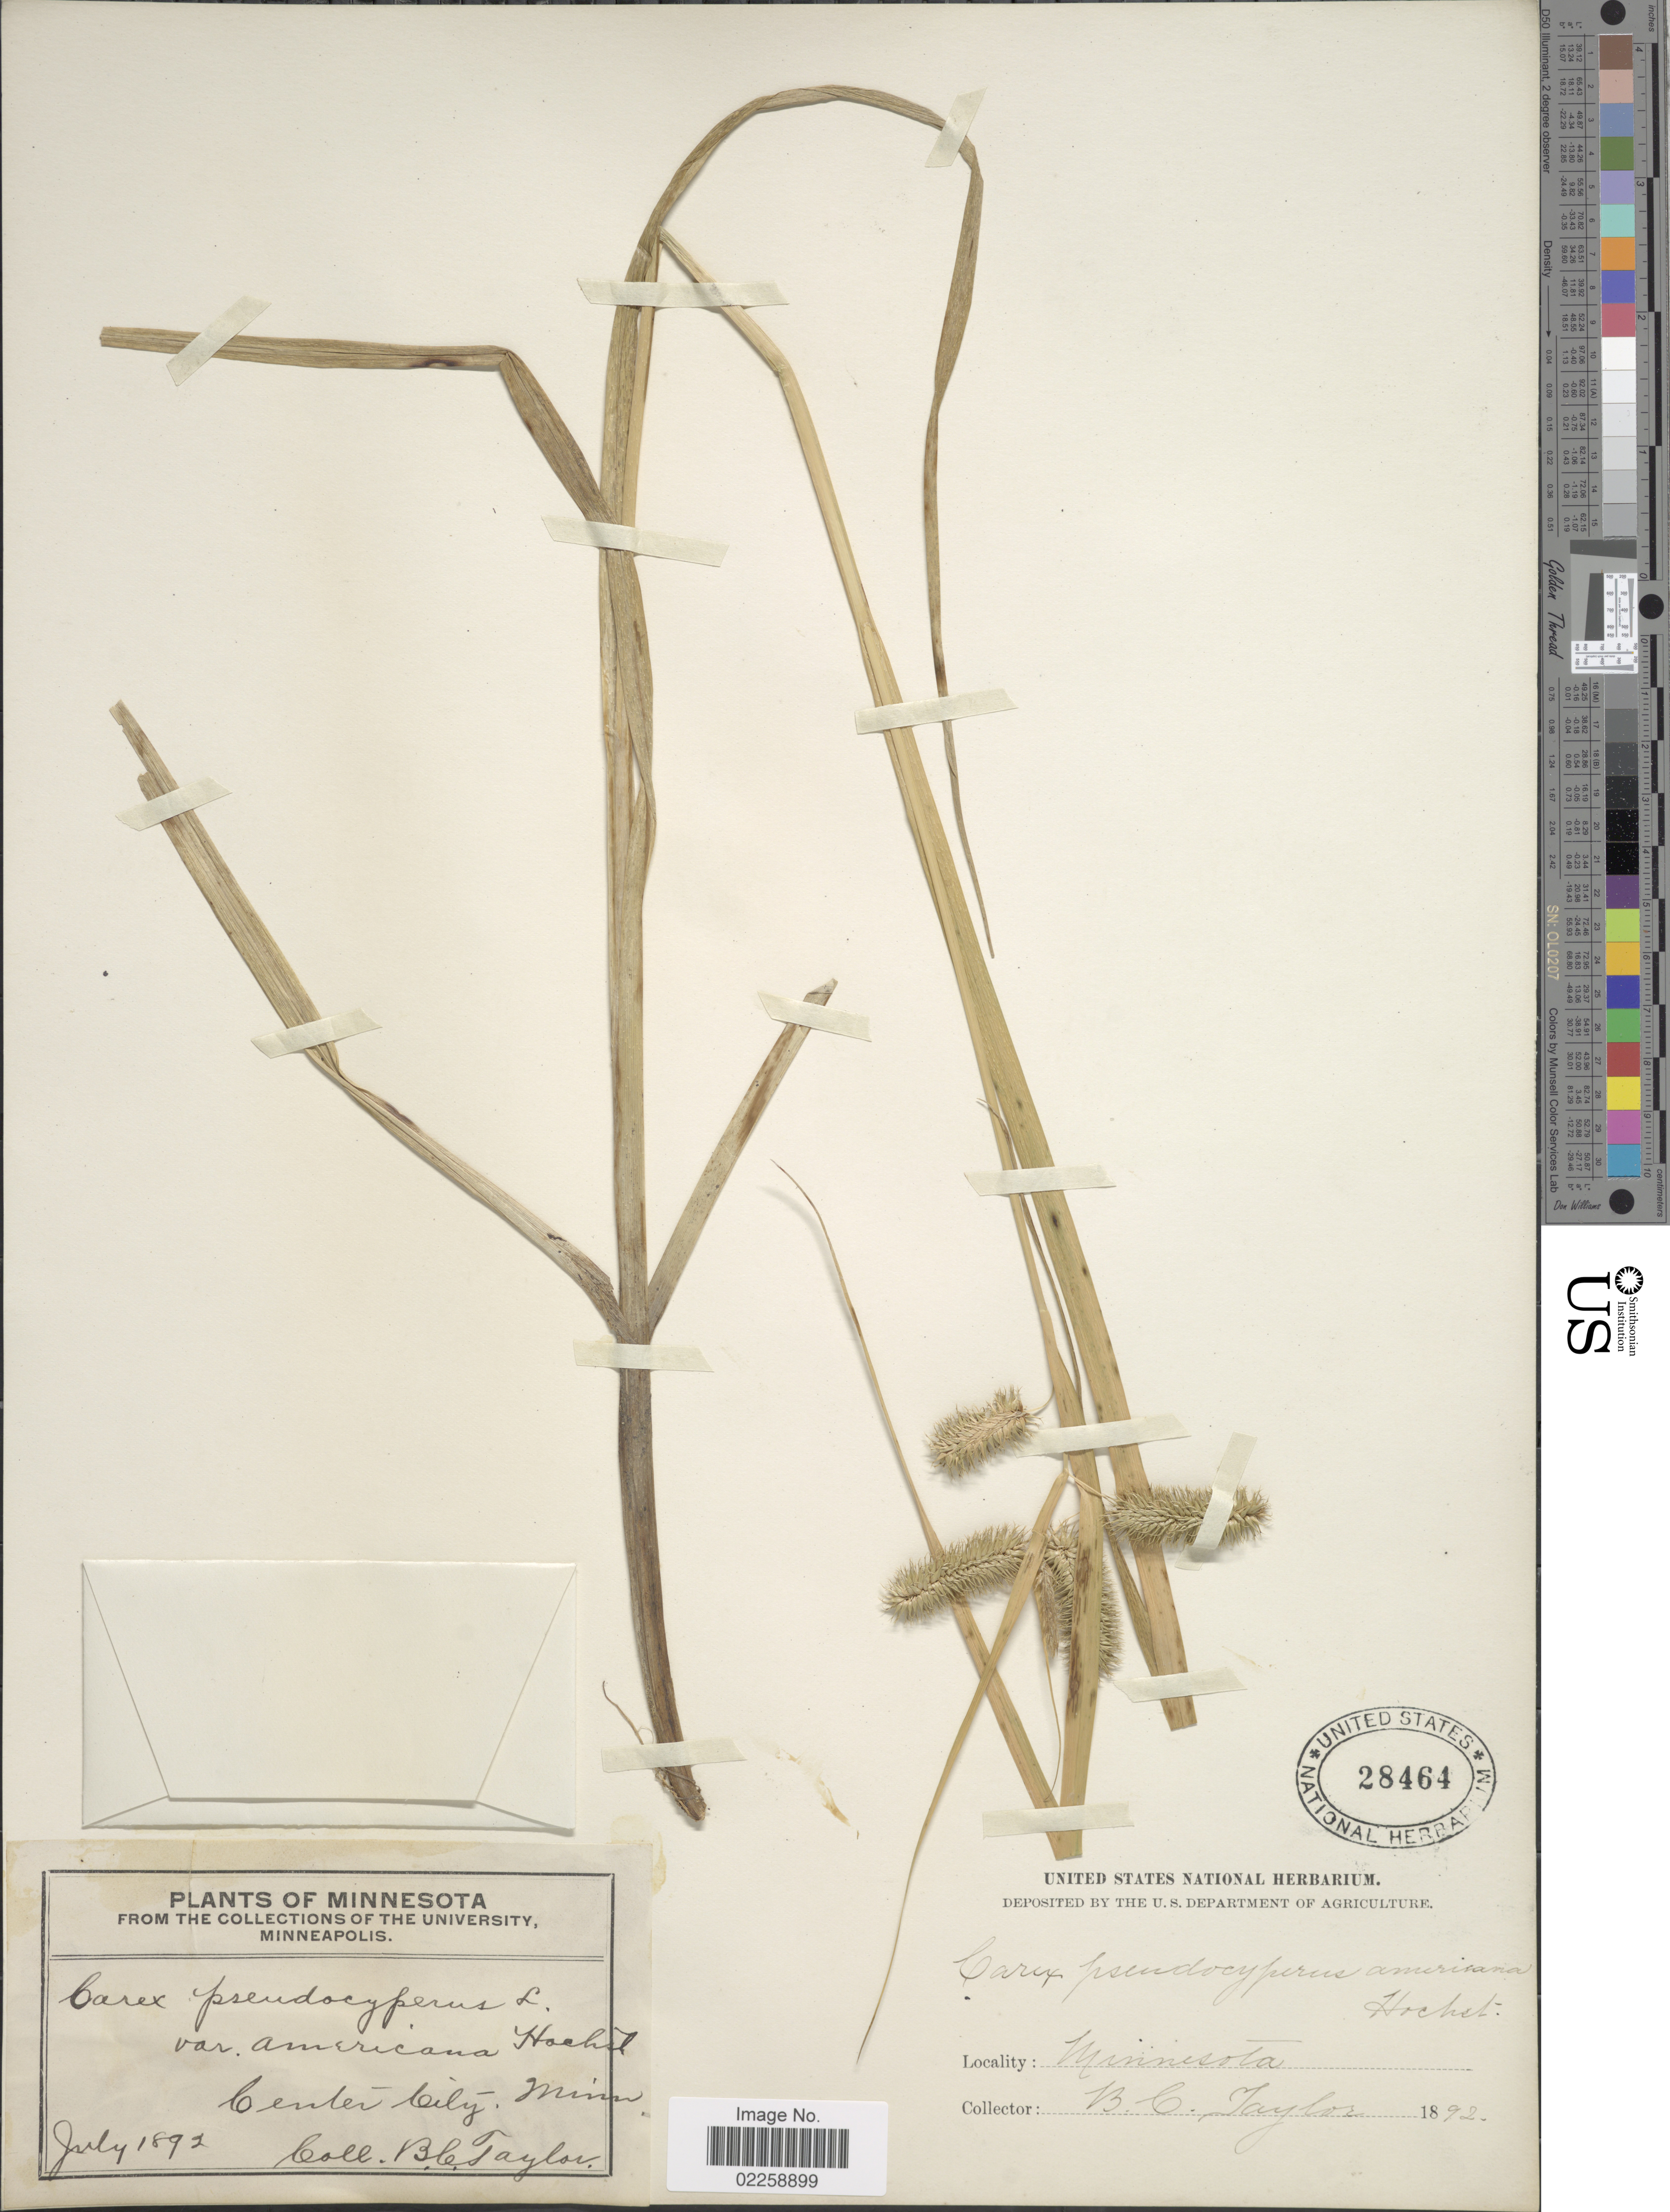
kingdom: Plantae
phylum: Tracheophyta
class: Liliopsida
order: Poales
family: Cyperaceae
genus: Carex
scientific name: Carex comosa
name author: Boott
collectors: B. C. Taylor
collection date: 1892-07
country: United States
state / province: Minnesota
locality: Center City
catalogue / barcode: US 28464